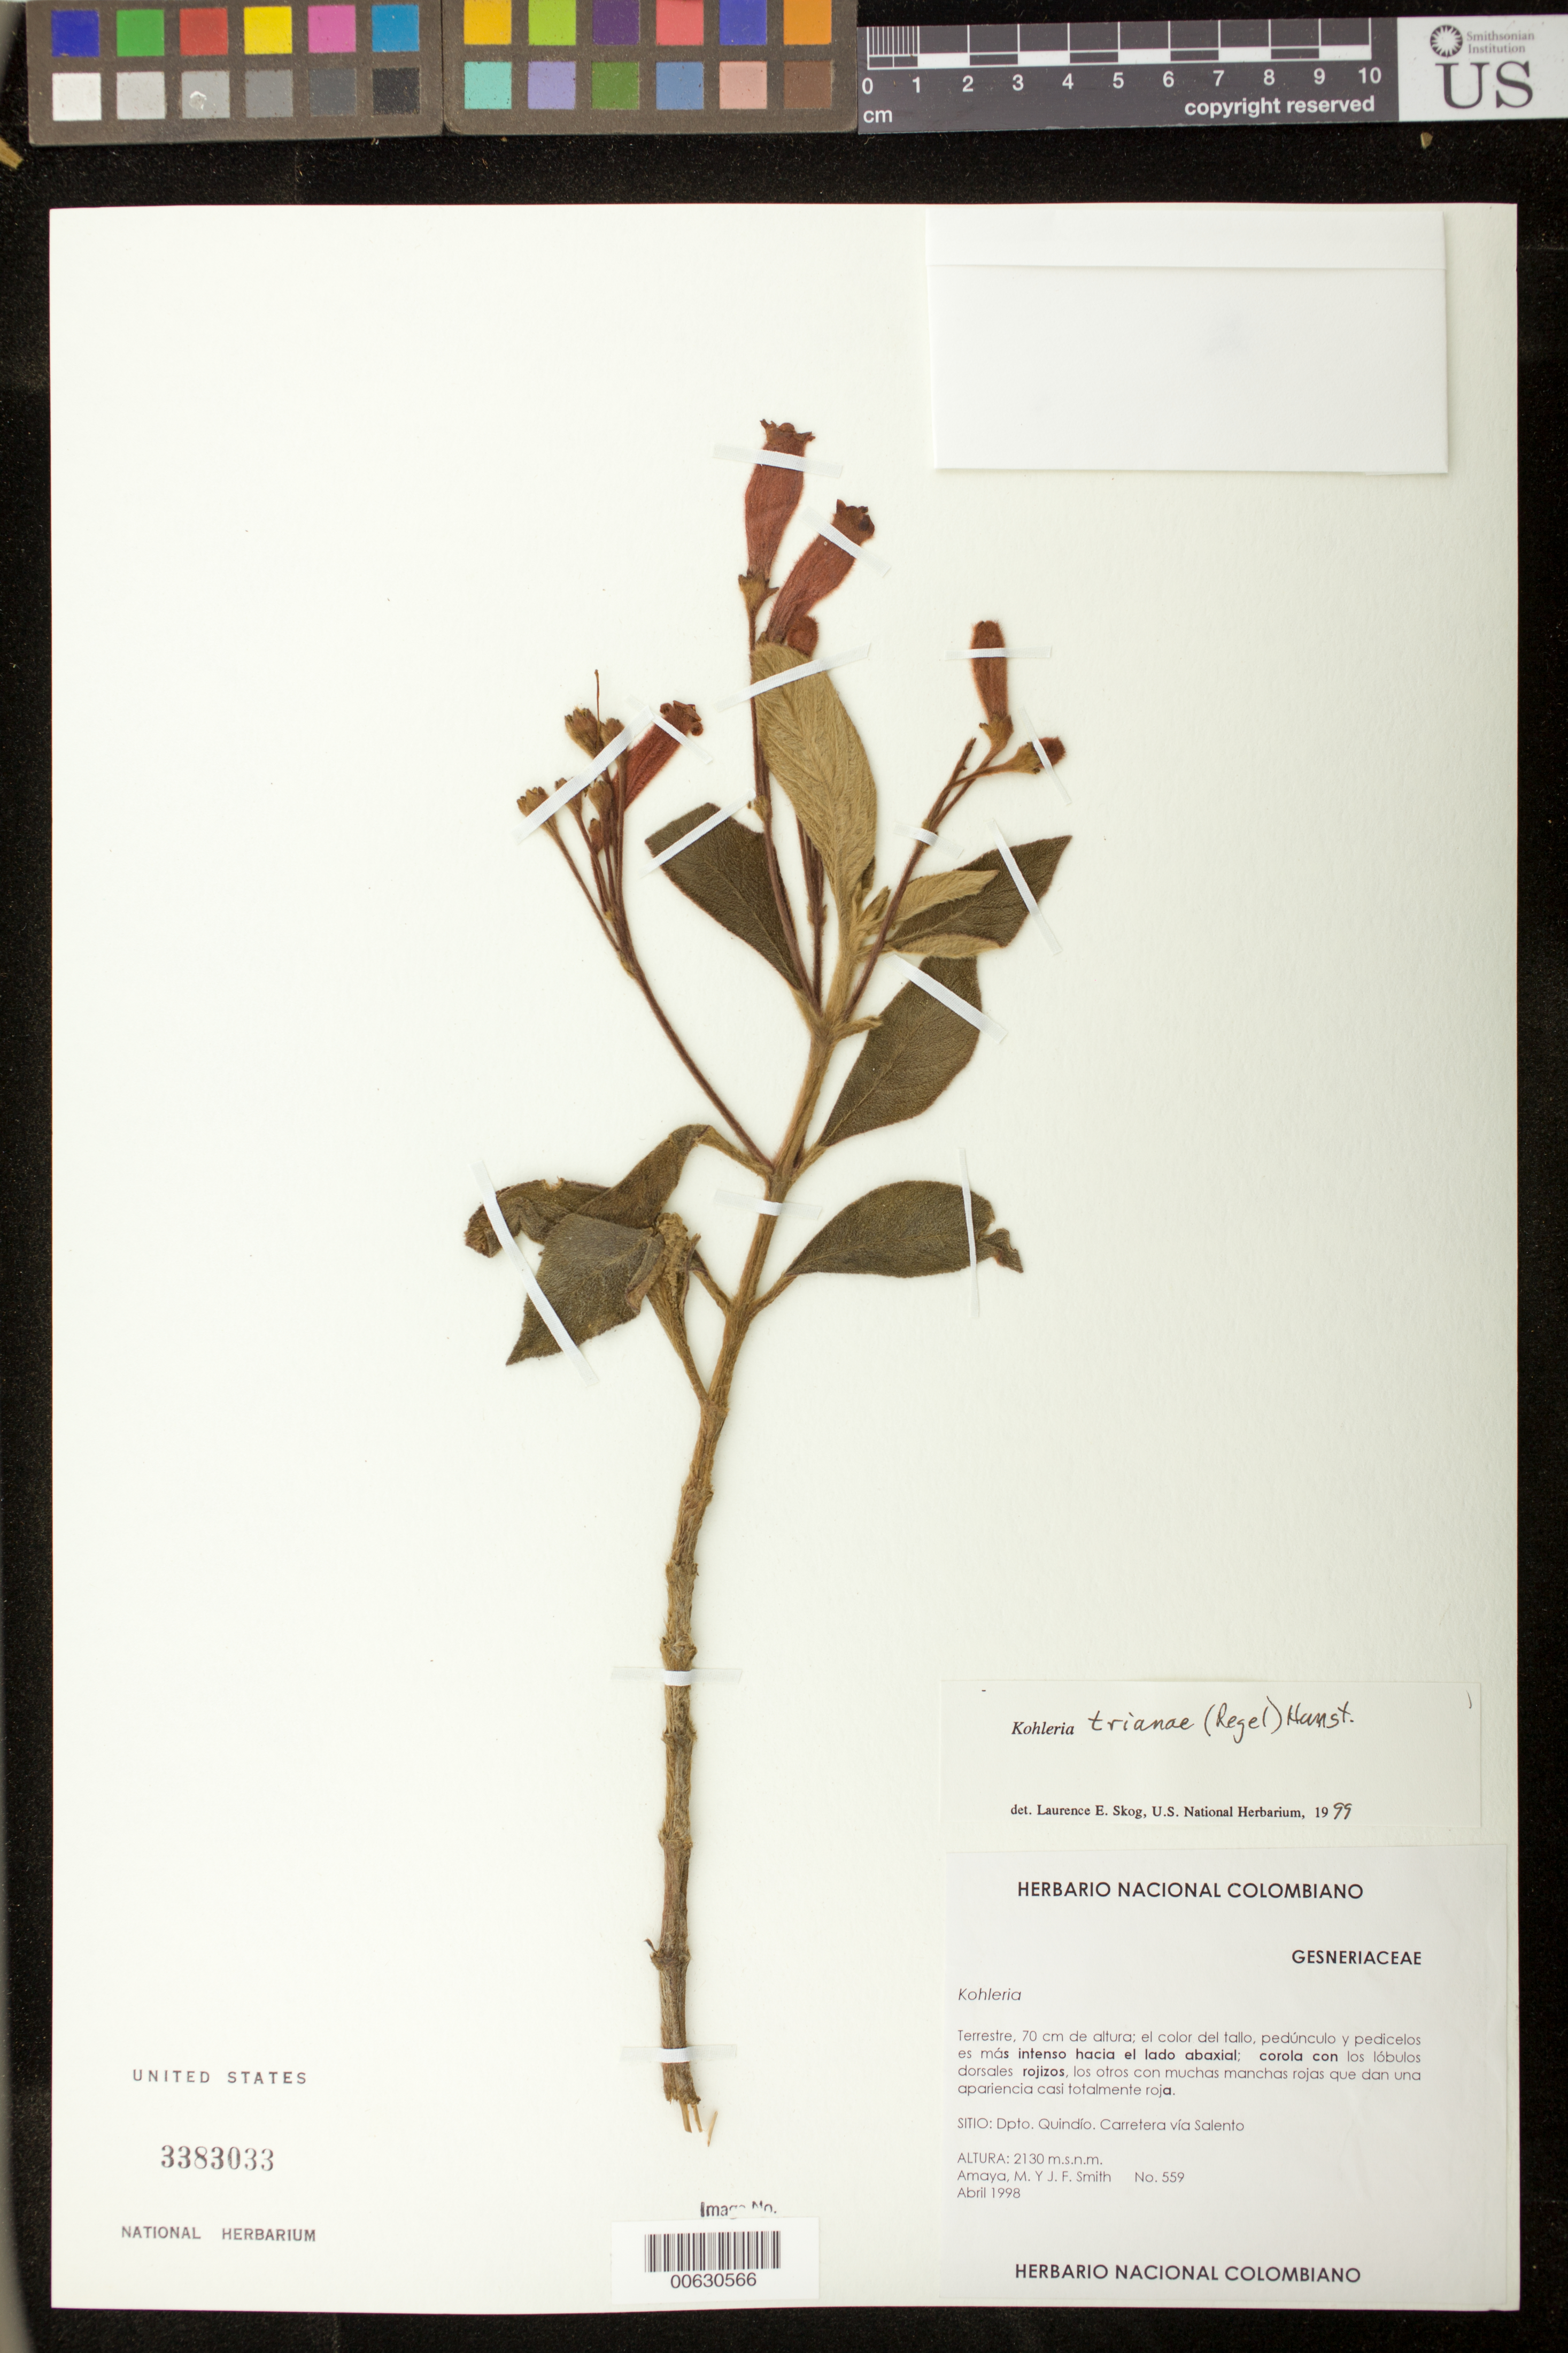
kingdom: Plantae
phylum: Tracheophyta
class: Magnoliopsida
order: Lamiales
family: Gesneriaceae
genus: Kohleria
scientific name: Kohleria trianae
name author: (Regel) Hanst.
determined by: Skog, Laurence E.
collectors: M. Amaya & J. F. Smith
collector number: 559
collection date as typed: Apr 1998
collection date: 1998-04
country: Colombia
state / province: Quindío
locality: Carretera vía Salento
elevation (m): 2130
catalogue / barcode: US 3383033